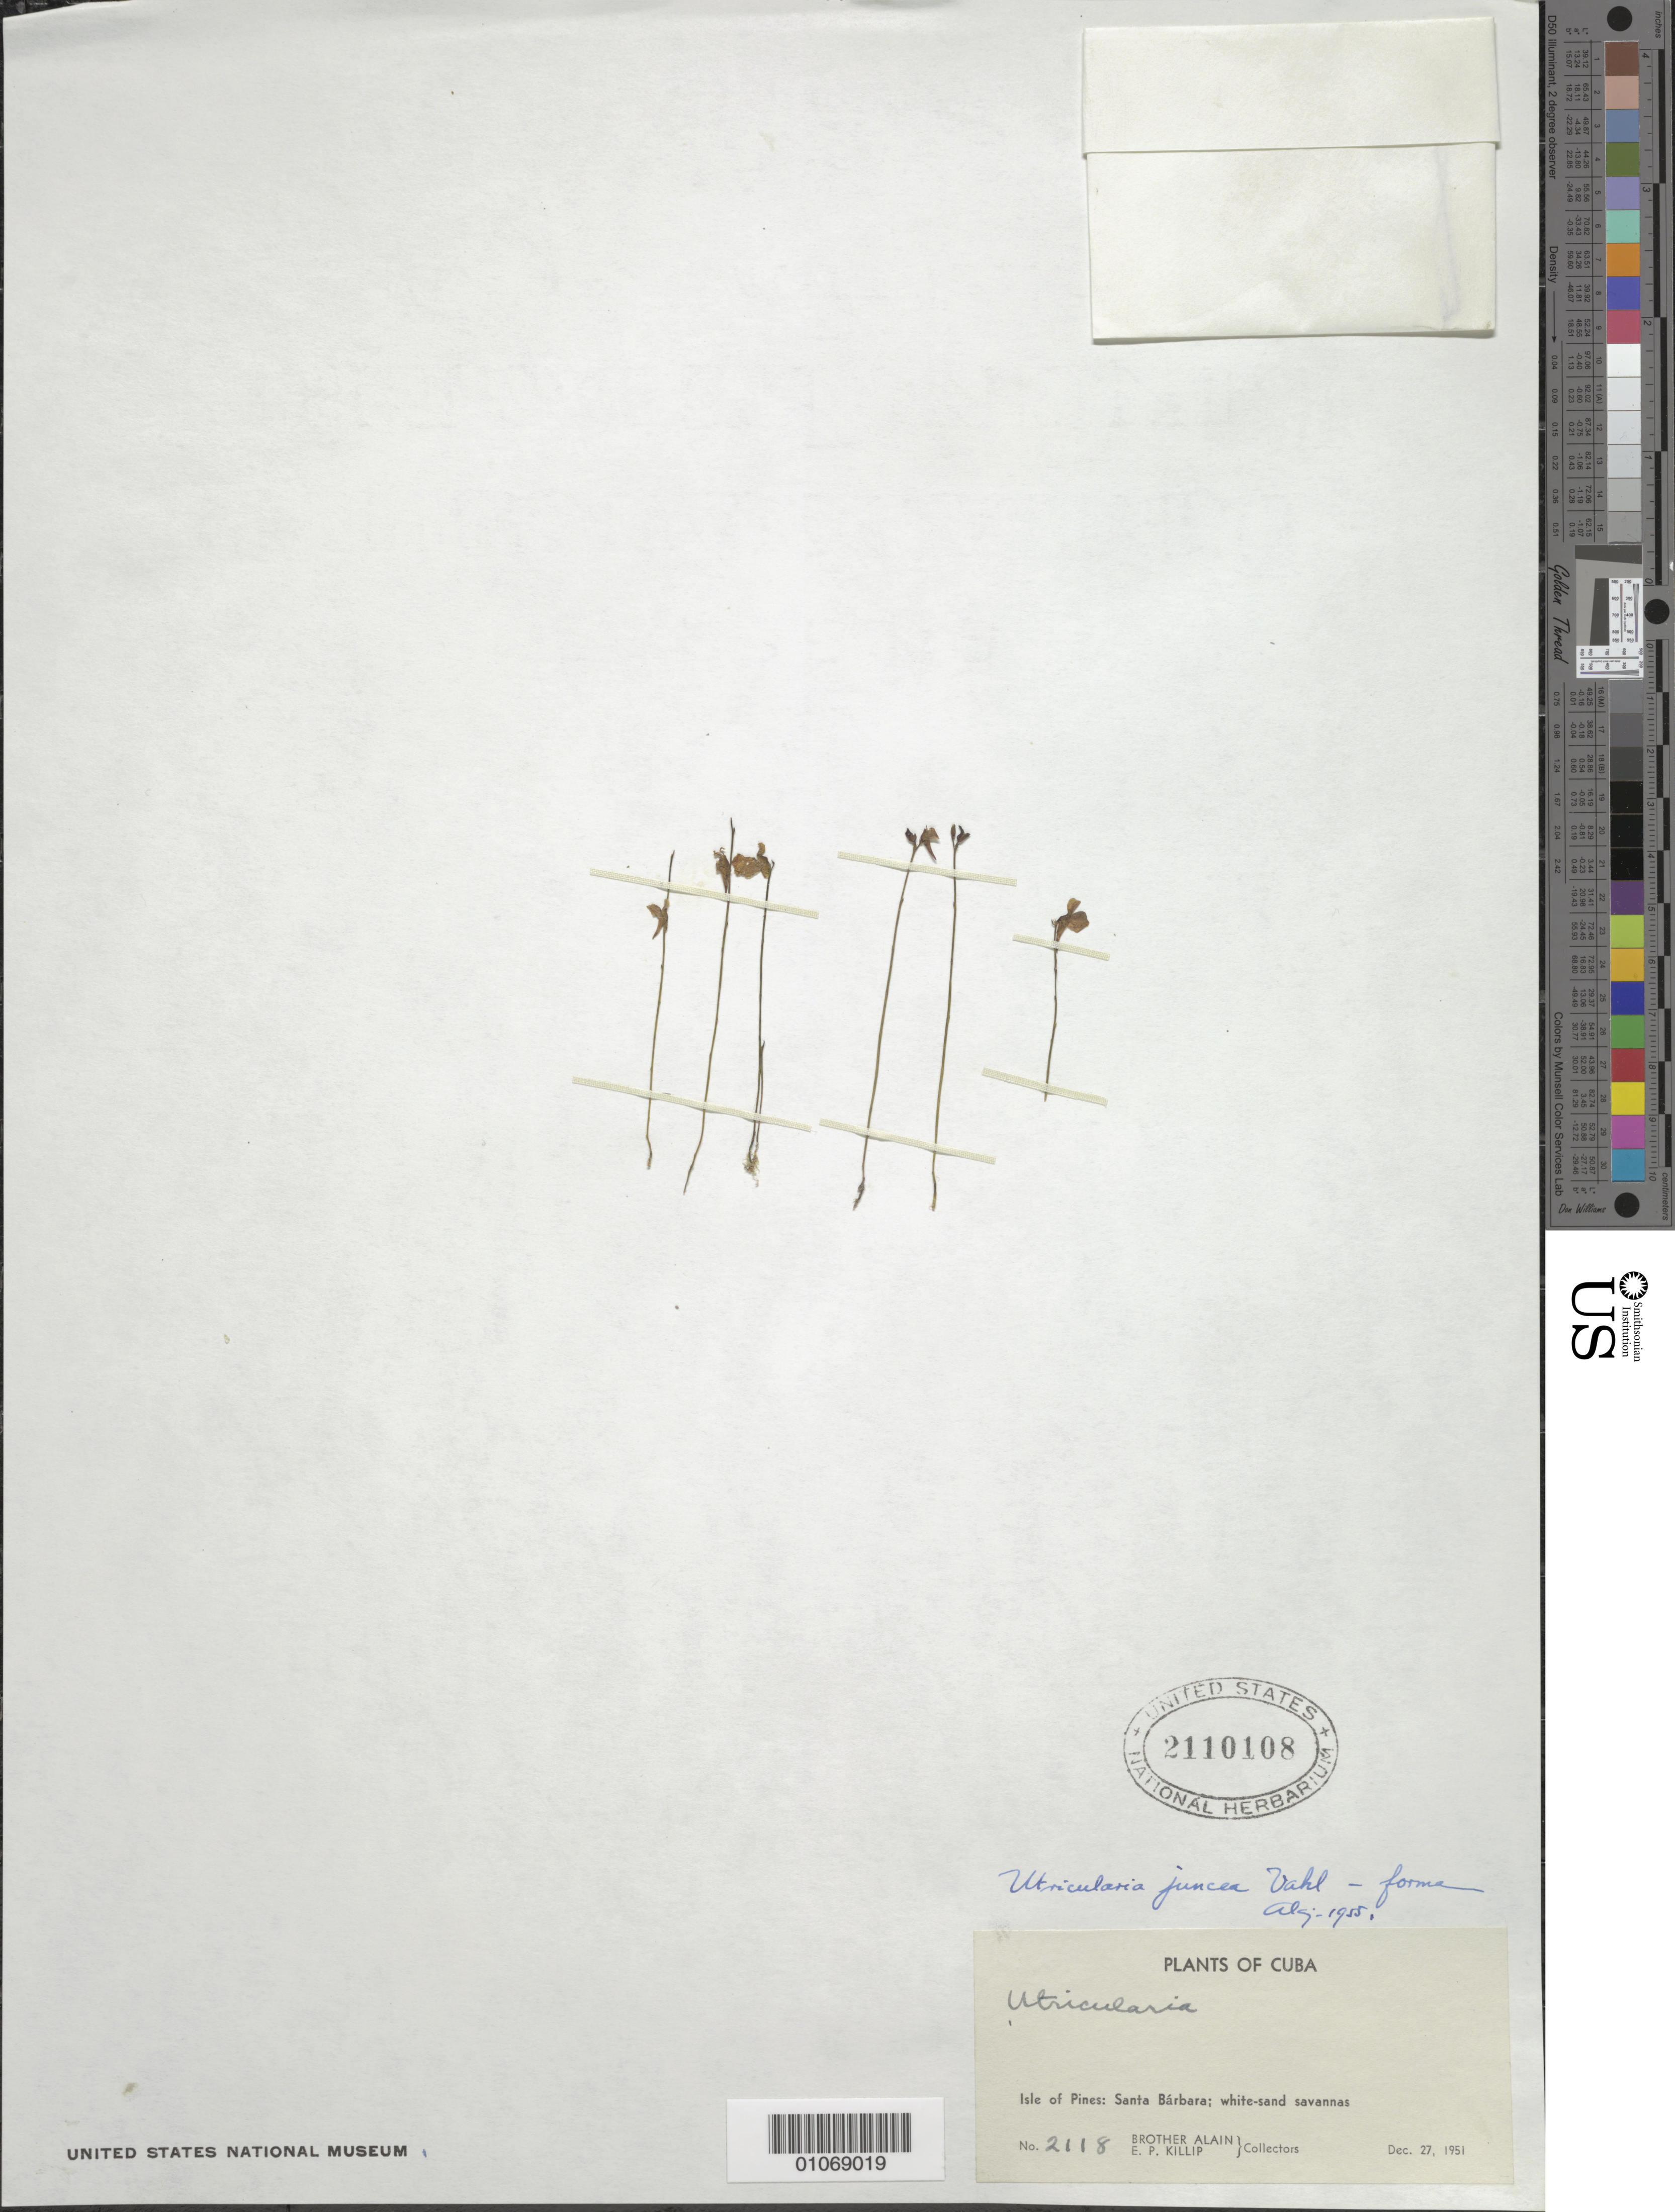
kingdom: Plantae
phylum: Tracheophyta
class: Magnoliopsida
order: Lamiales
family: Lentibulariaceae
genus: Utricularia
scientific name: Utricularia juncea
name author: Vahl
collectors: A. H. Liogier & E. P. Killip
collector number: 2118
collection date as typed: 27 Dec 1951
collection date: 1951-12-27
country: Cuba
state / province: Isla de La Juventud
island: Isla de la Juventud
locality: Isle of Pines, Santa Barbara; white-sand savannas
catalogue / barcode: US 2110108